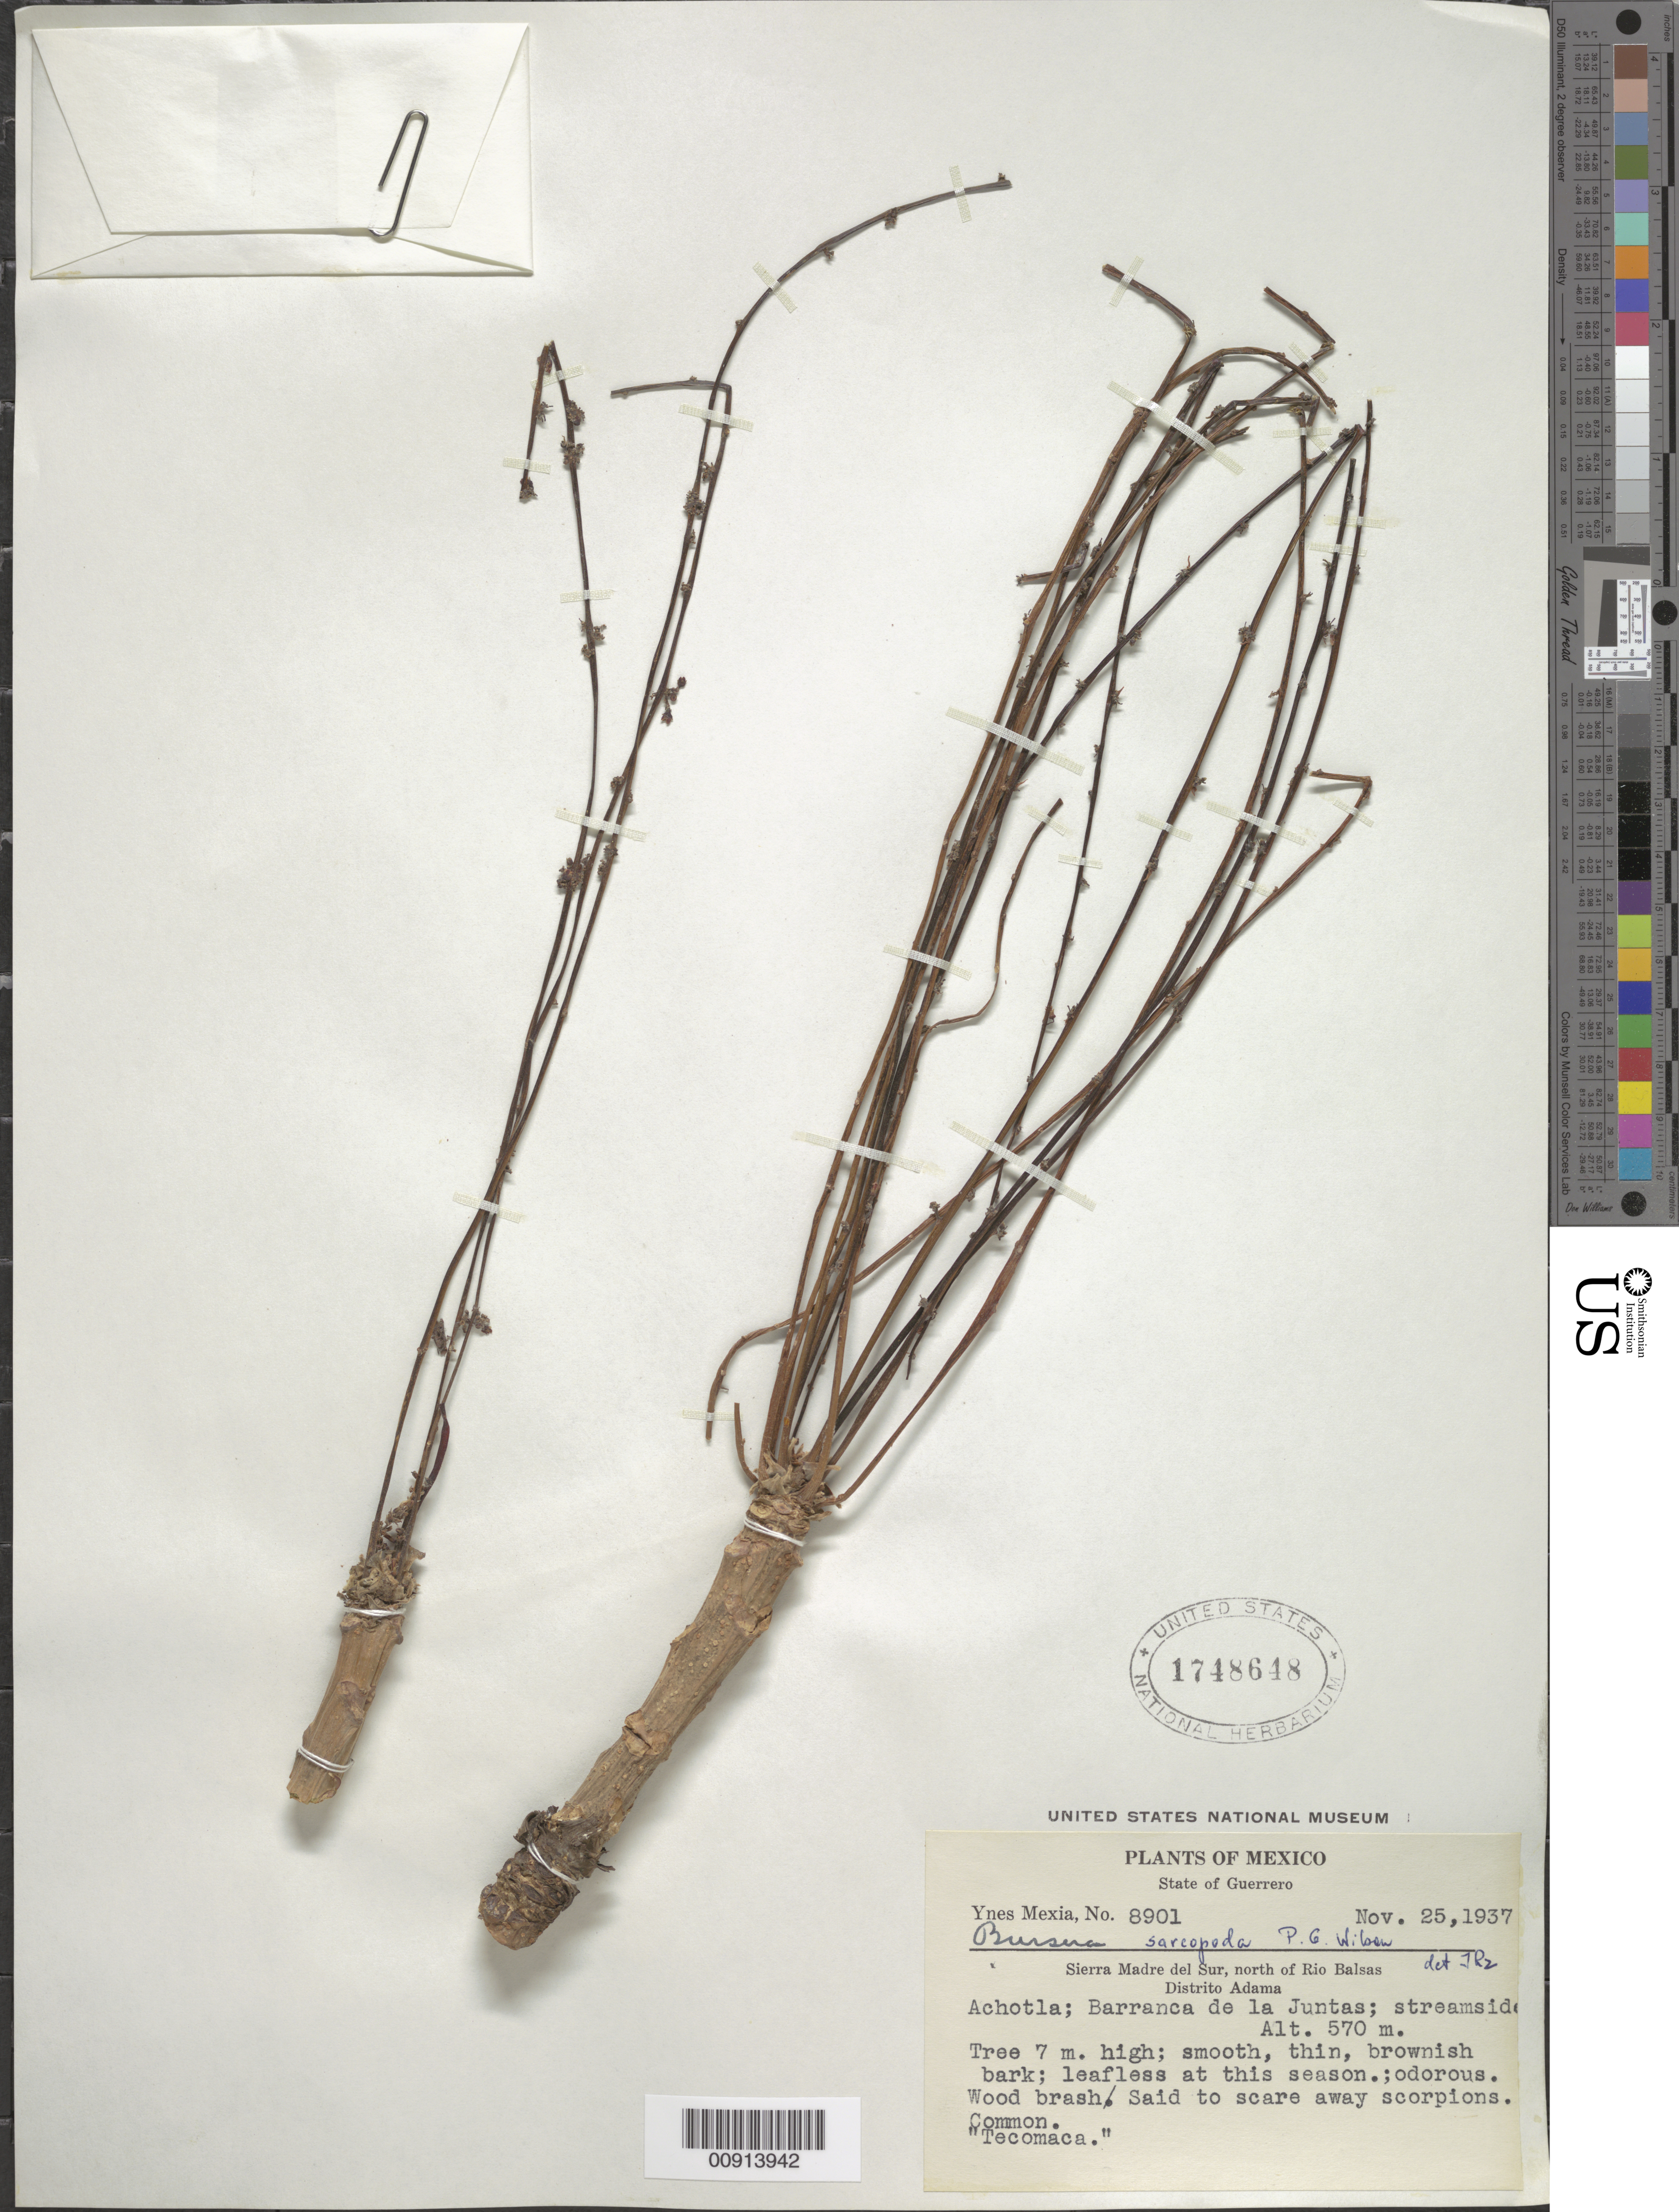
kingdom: Plantae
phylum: Tracheophyta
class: Magnoliopsida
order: Sapindales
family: Burseraceae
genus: Bursera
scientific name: Bursera sarcopoda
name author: Paul G. Wilson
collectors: Y. Mexia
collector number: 8901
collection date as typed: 25 Nov 1937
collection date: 1937-11-25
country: Mexico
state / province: Guerrero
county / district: Adama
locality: Achotla; Barranca de la Juntas. Sierra Madre del Sur, north of Río Balsas, Distrito de Adama, State of Guerrero.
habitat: Streamside.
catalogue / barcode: US 1748648